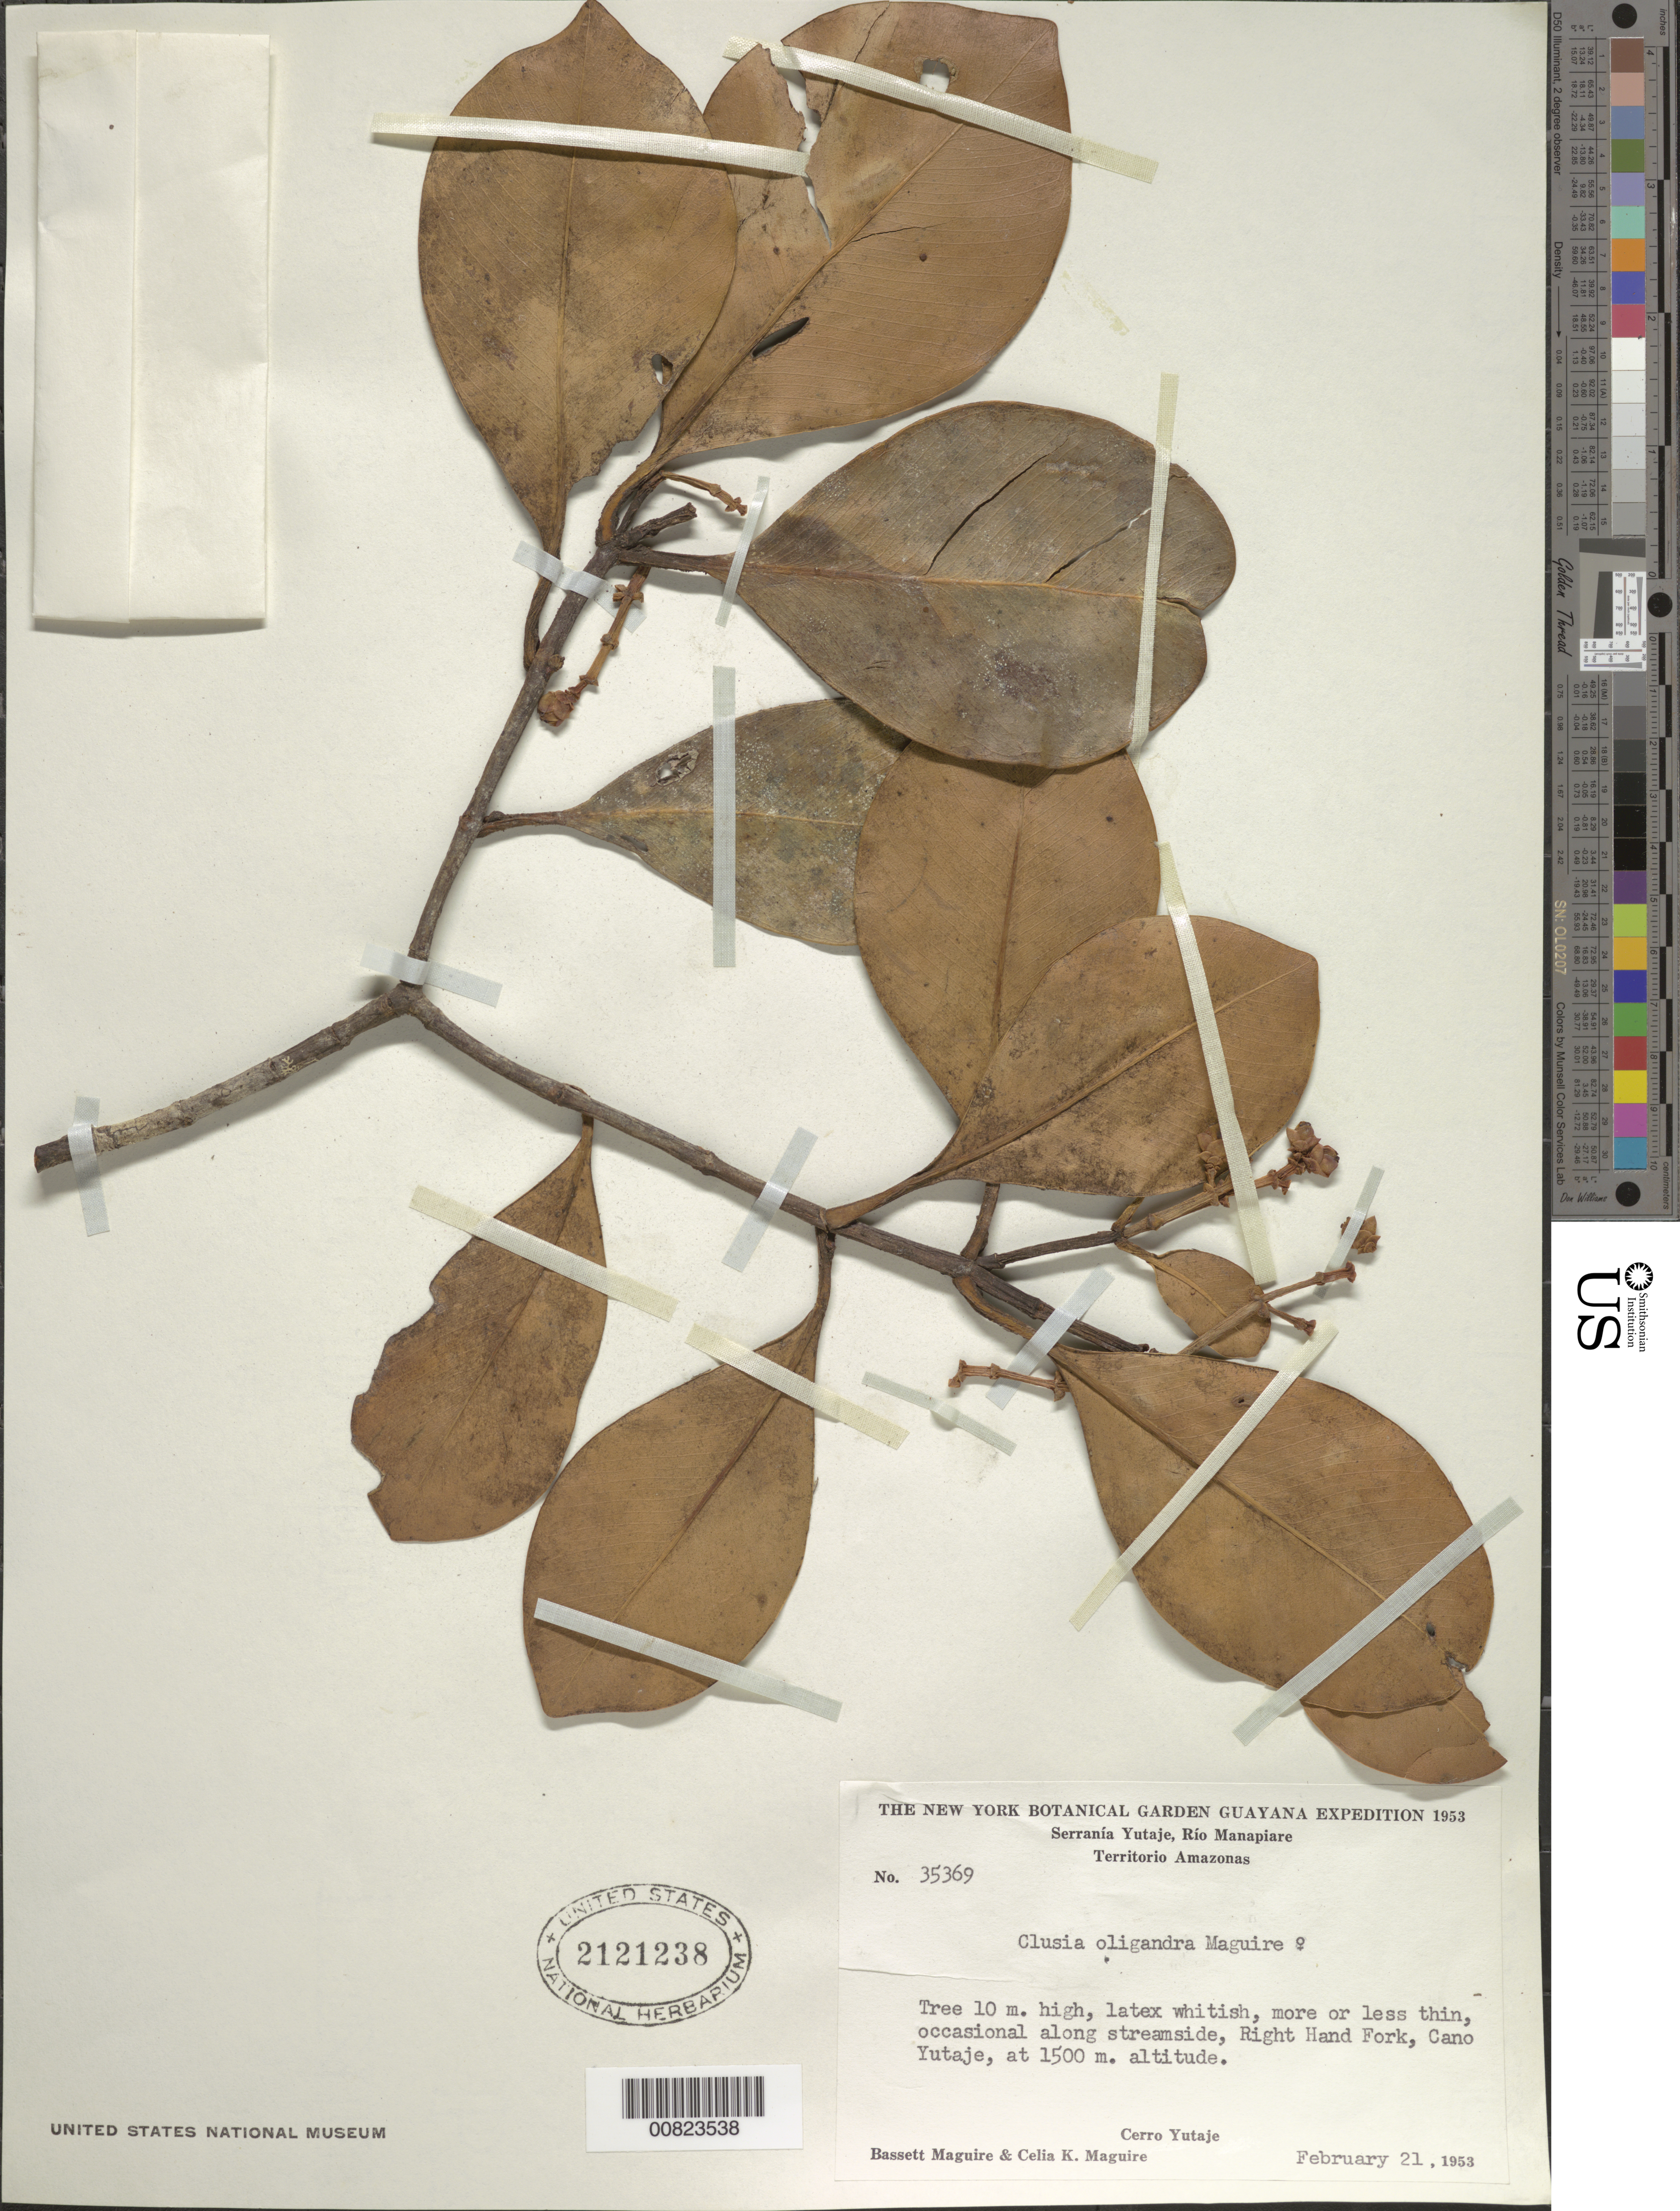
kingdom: Plantae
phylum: Tracheophyta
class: Magnoliopsida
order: Malpighiales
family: Clusiaceae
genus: Clusia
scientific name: Clusia oligandra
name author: Maguire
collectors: B. Maguire & C. K. Maguire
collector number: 35369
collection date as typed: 21-Feb-53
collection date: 1953-02-21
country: Venezuela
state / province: Amazonas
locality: Serranía Yutajé, Río Manapiare, Cerro Yutajé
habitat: Along streamside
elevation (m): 1500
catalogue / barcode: US 2121238